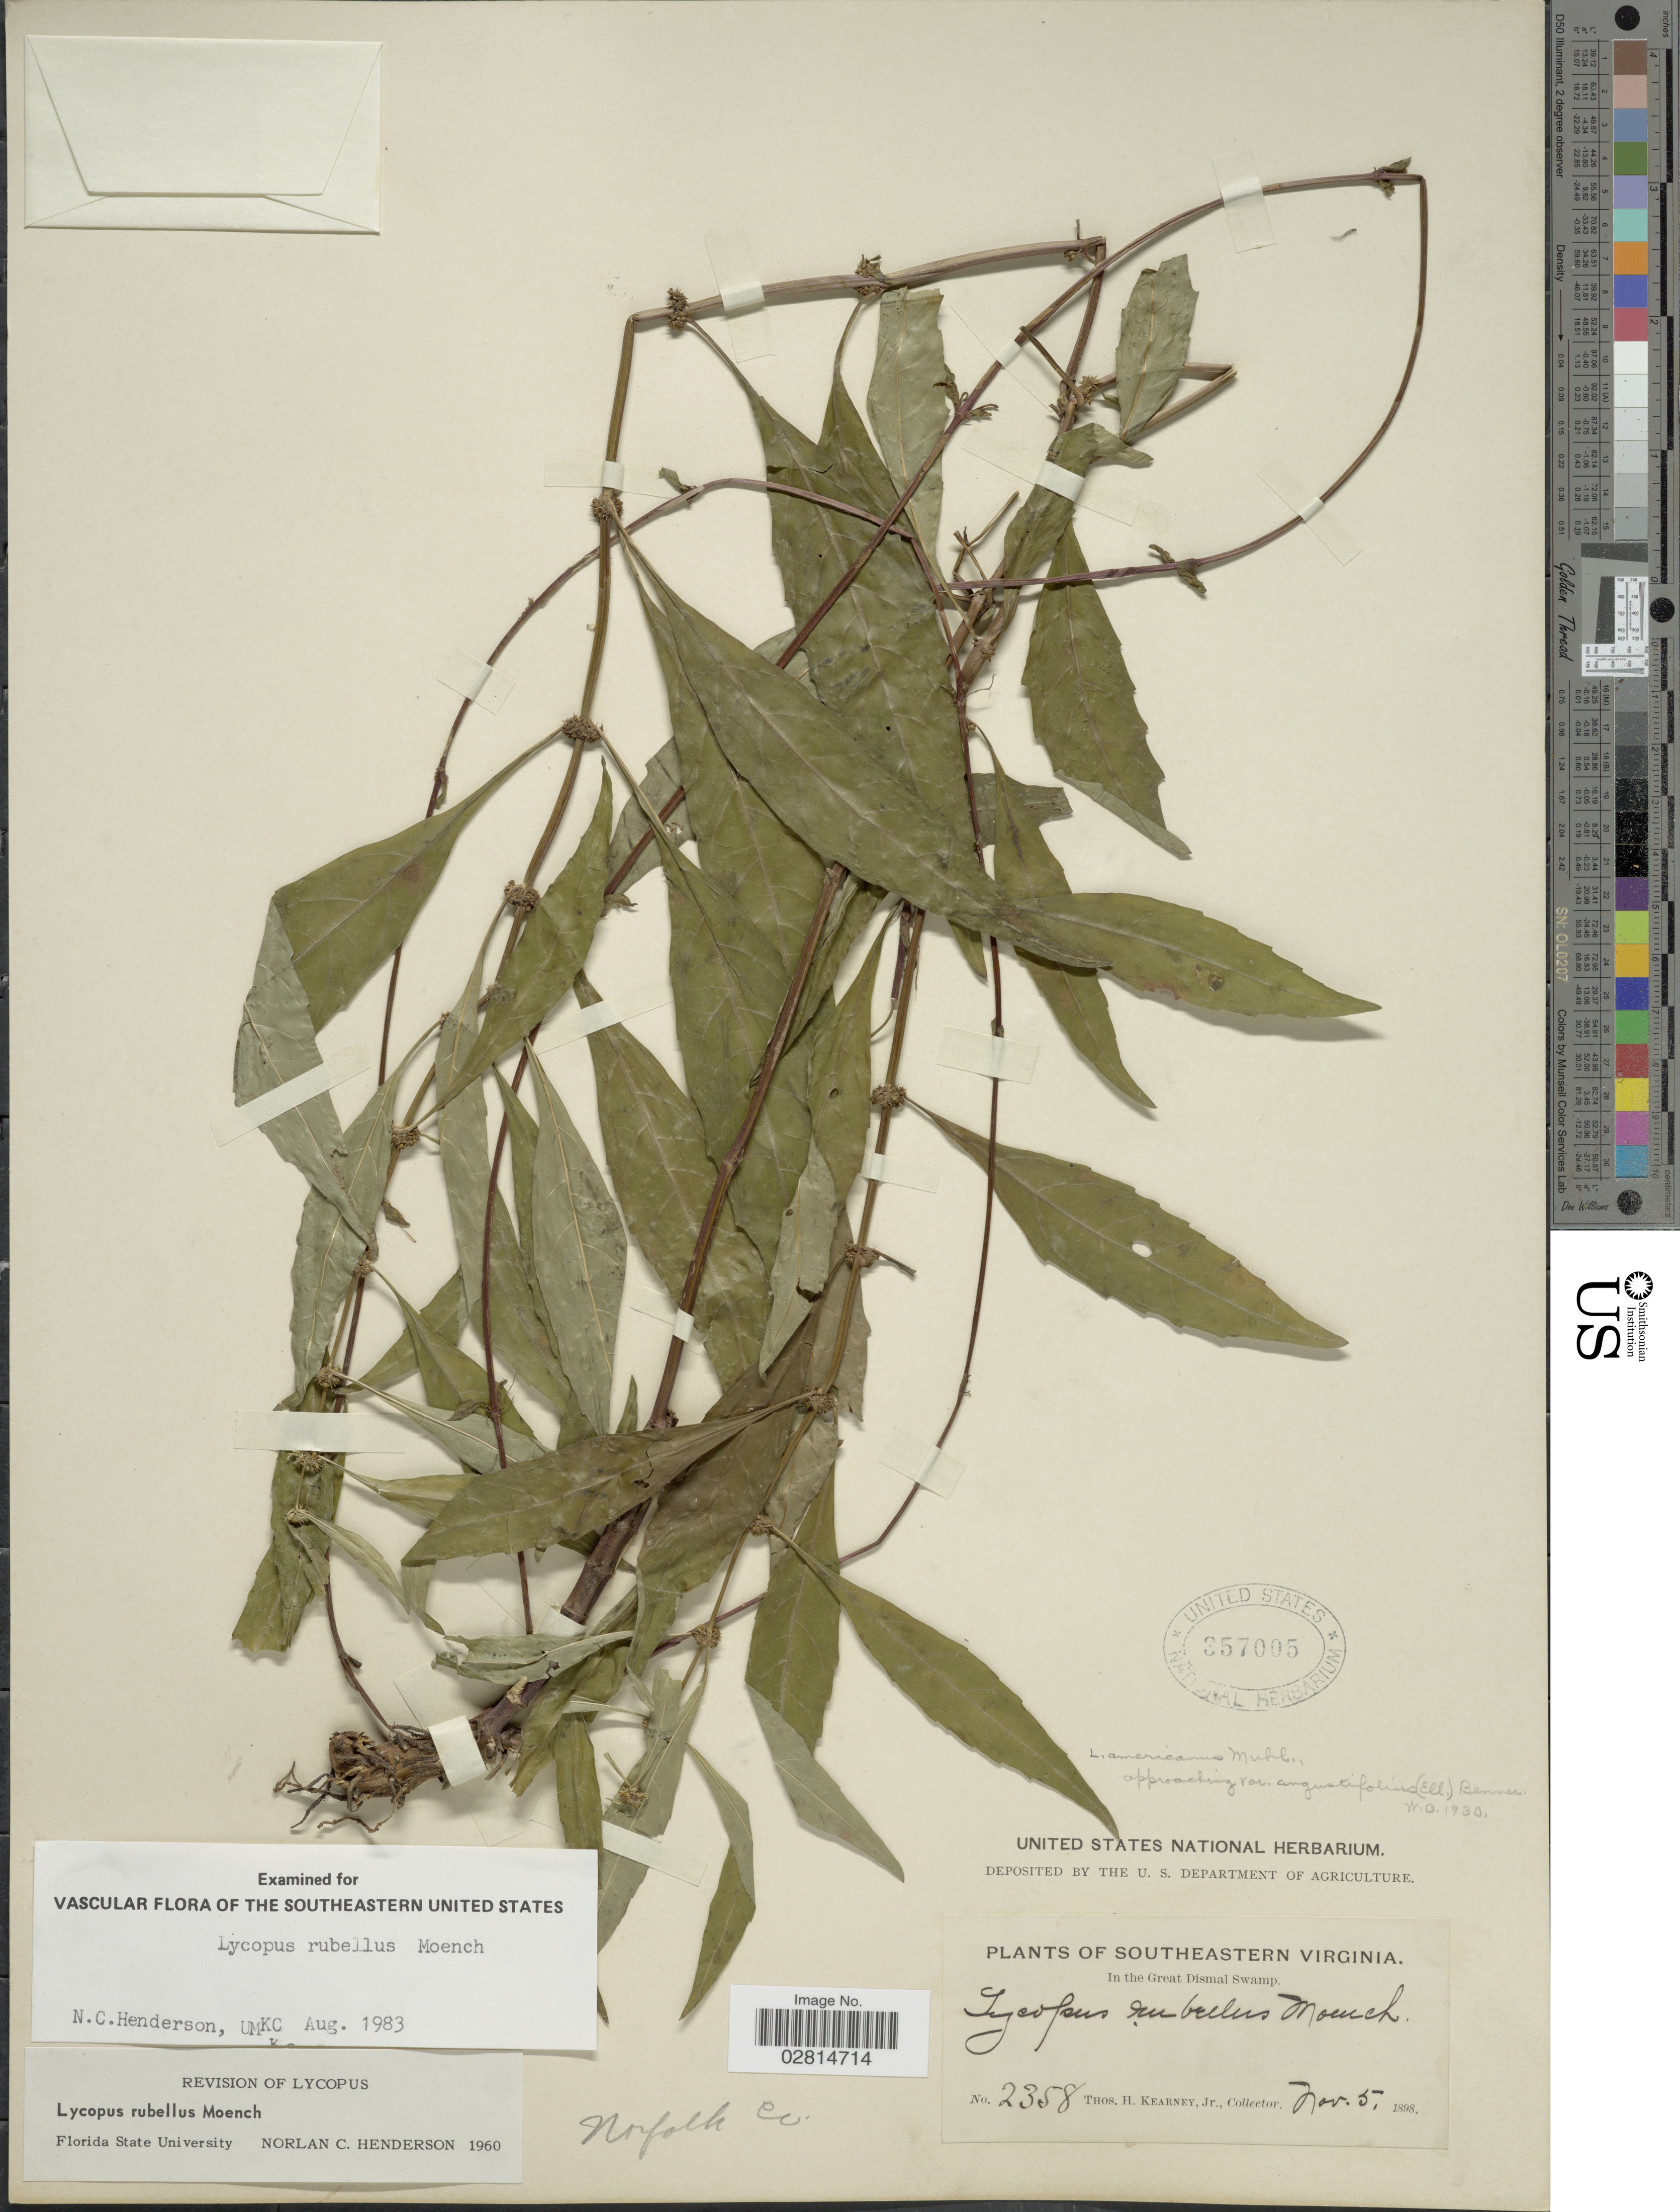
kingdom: Plantae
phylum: Tracheophyta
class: Magnoliopsida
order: Lamiales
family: Lamiaceae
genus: Lycopus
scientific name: Lycopus rubellus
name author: Moench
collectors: T. H. Kearney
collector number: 2358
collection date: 1898-11-05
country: United States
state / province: Virginia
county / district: Rappahannock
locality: Southeastern Virginia. In the Great Dismal Swamp. Norfolk Co.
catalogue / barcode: US 357005